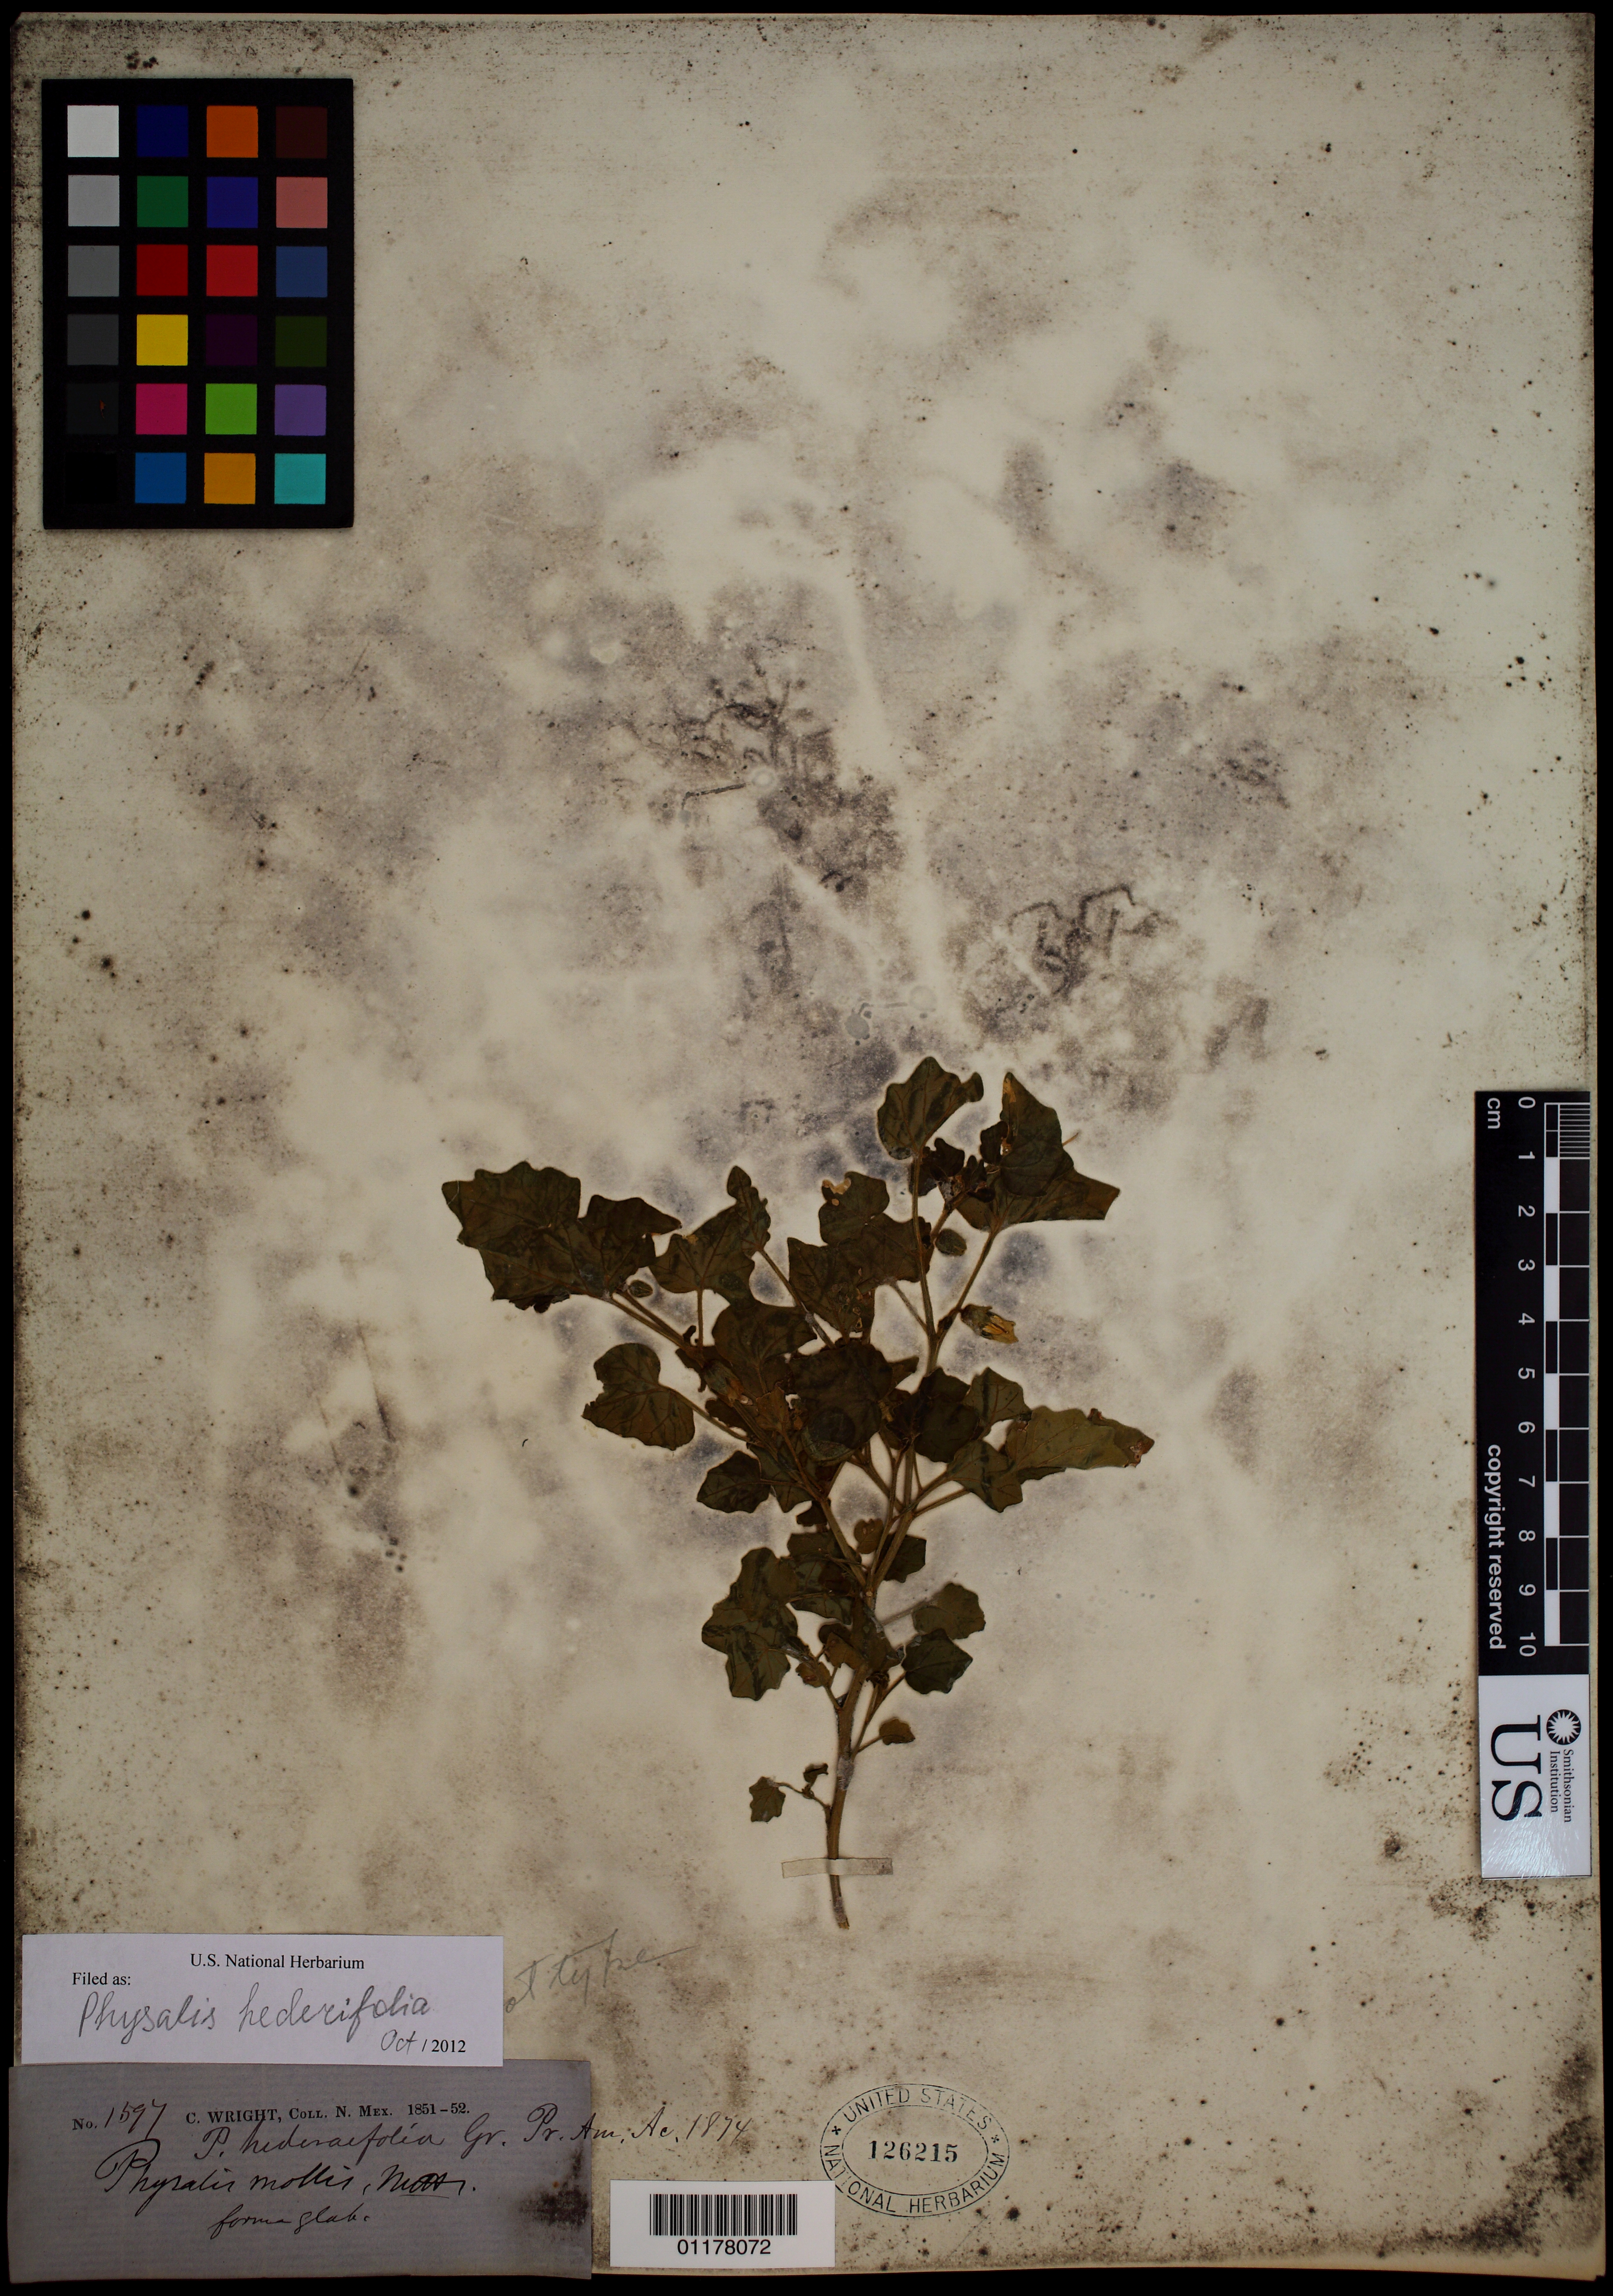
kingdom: Plantae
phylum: Tracheophyta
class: Magnoliopsida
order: Solanales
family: Solanaceae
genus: Physalis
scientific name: Physalis hederifolia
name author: A. Gray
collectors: C. Wright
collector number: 1597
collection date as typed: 1851 to -- --- 1852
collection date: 1851/1852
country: United States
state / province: New Mexico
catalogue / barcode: US 126215